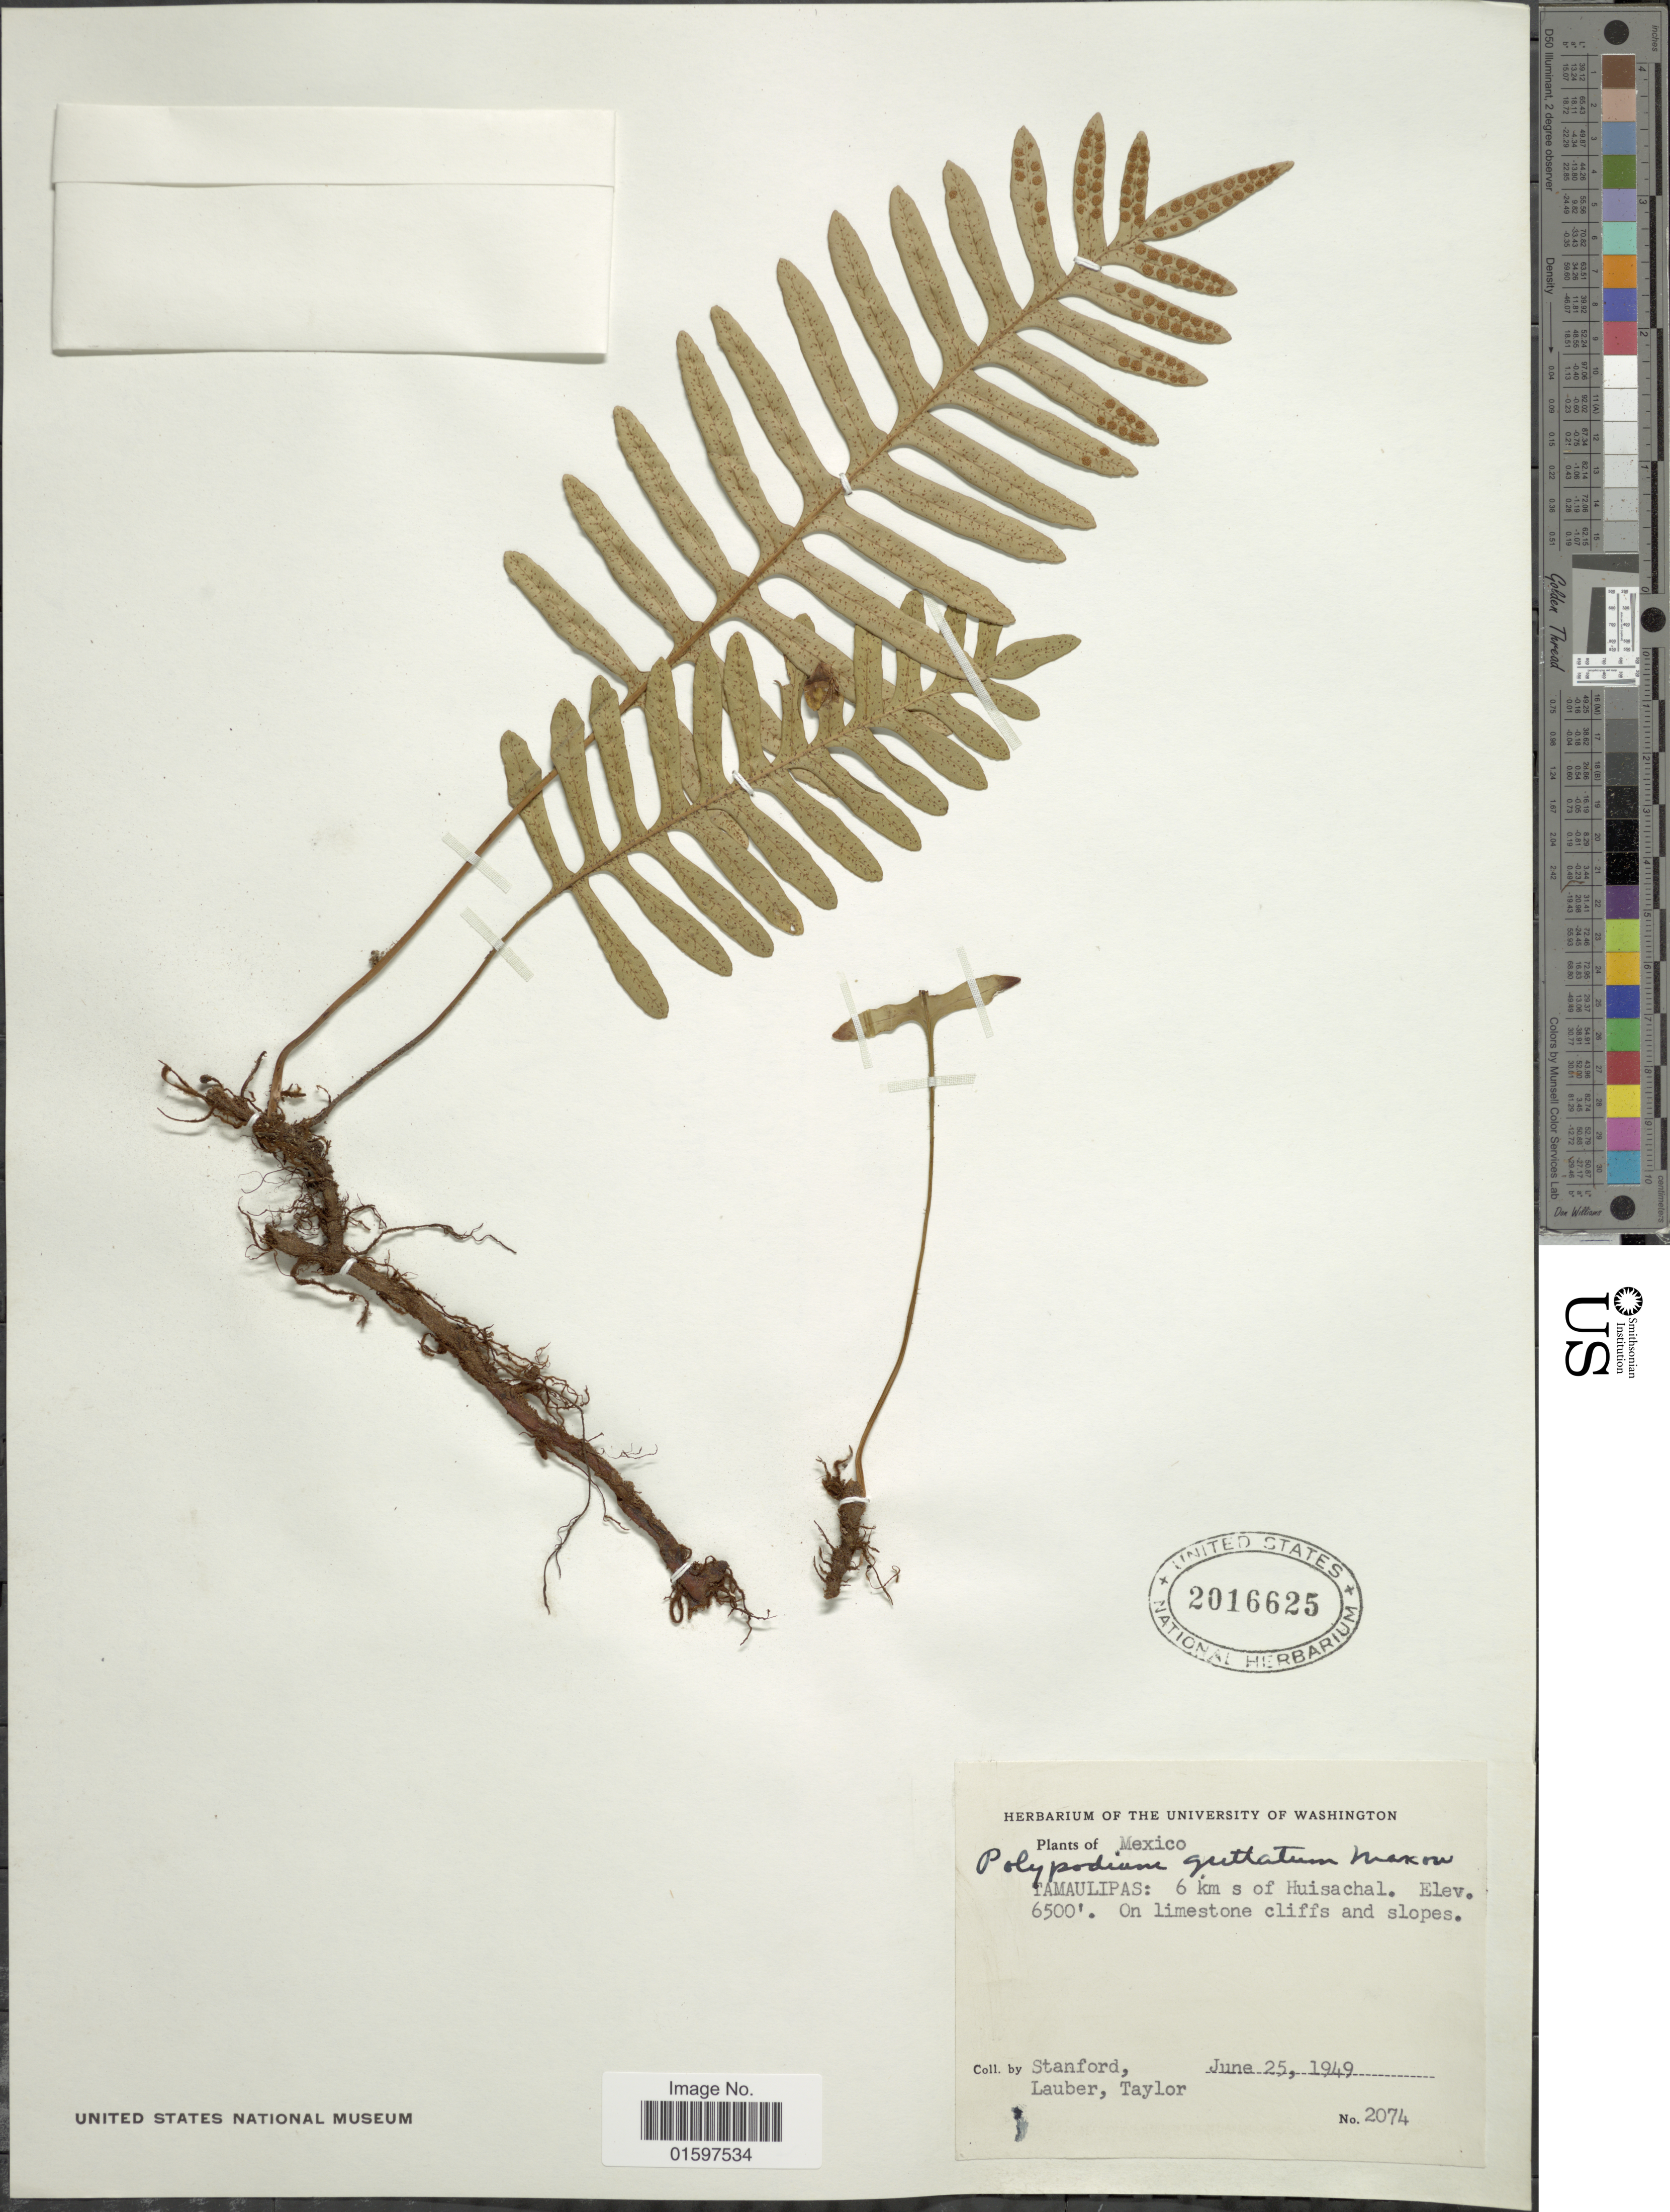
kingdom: Plantae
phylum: Tracheophyta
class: Polypodiopsida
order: Polypodiales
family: Polypodiaceae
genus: Pleopeltis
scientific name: Pleopeltis guttata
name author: (Maxon) E.G. Andrews & Windham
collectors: -. Stanford, Lauber, -- & -- Taylor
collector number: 2074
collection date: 1949-06-25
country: Mexico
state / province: Tamaulipas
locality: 6 km s of Huisachal, on limestone cliffs and slopes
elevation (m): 1981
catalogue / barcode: US 2016625